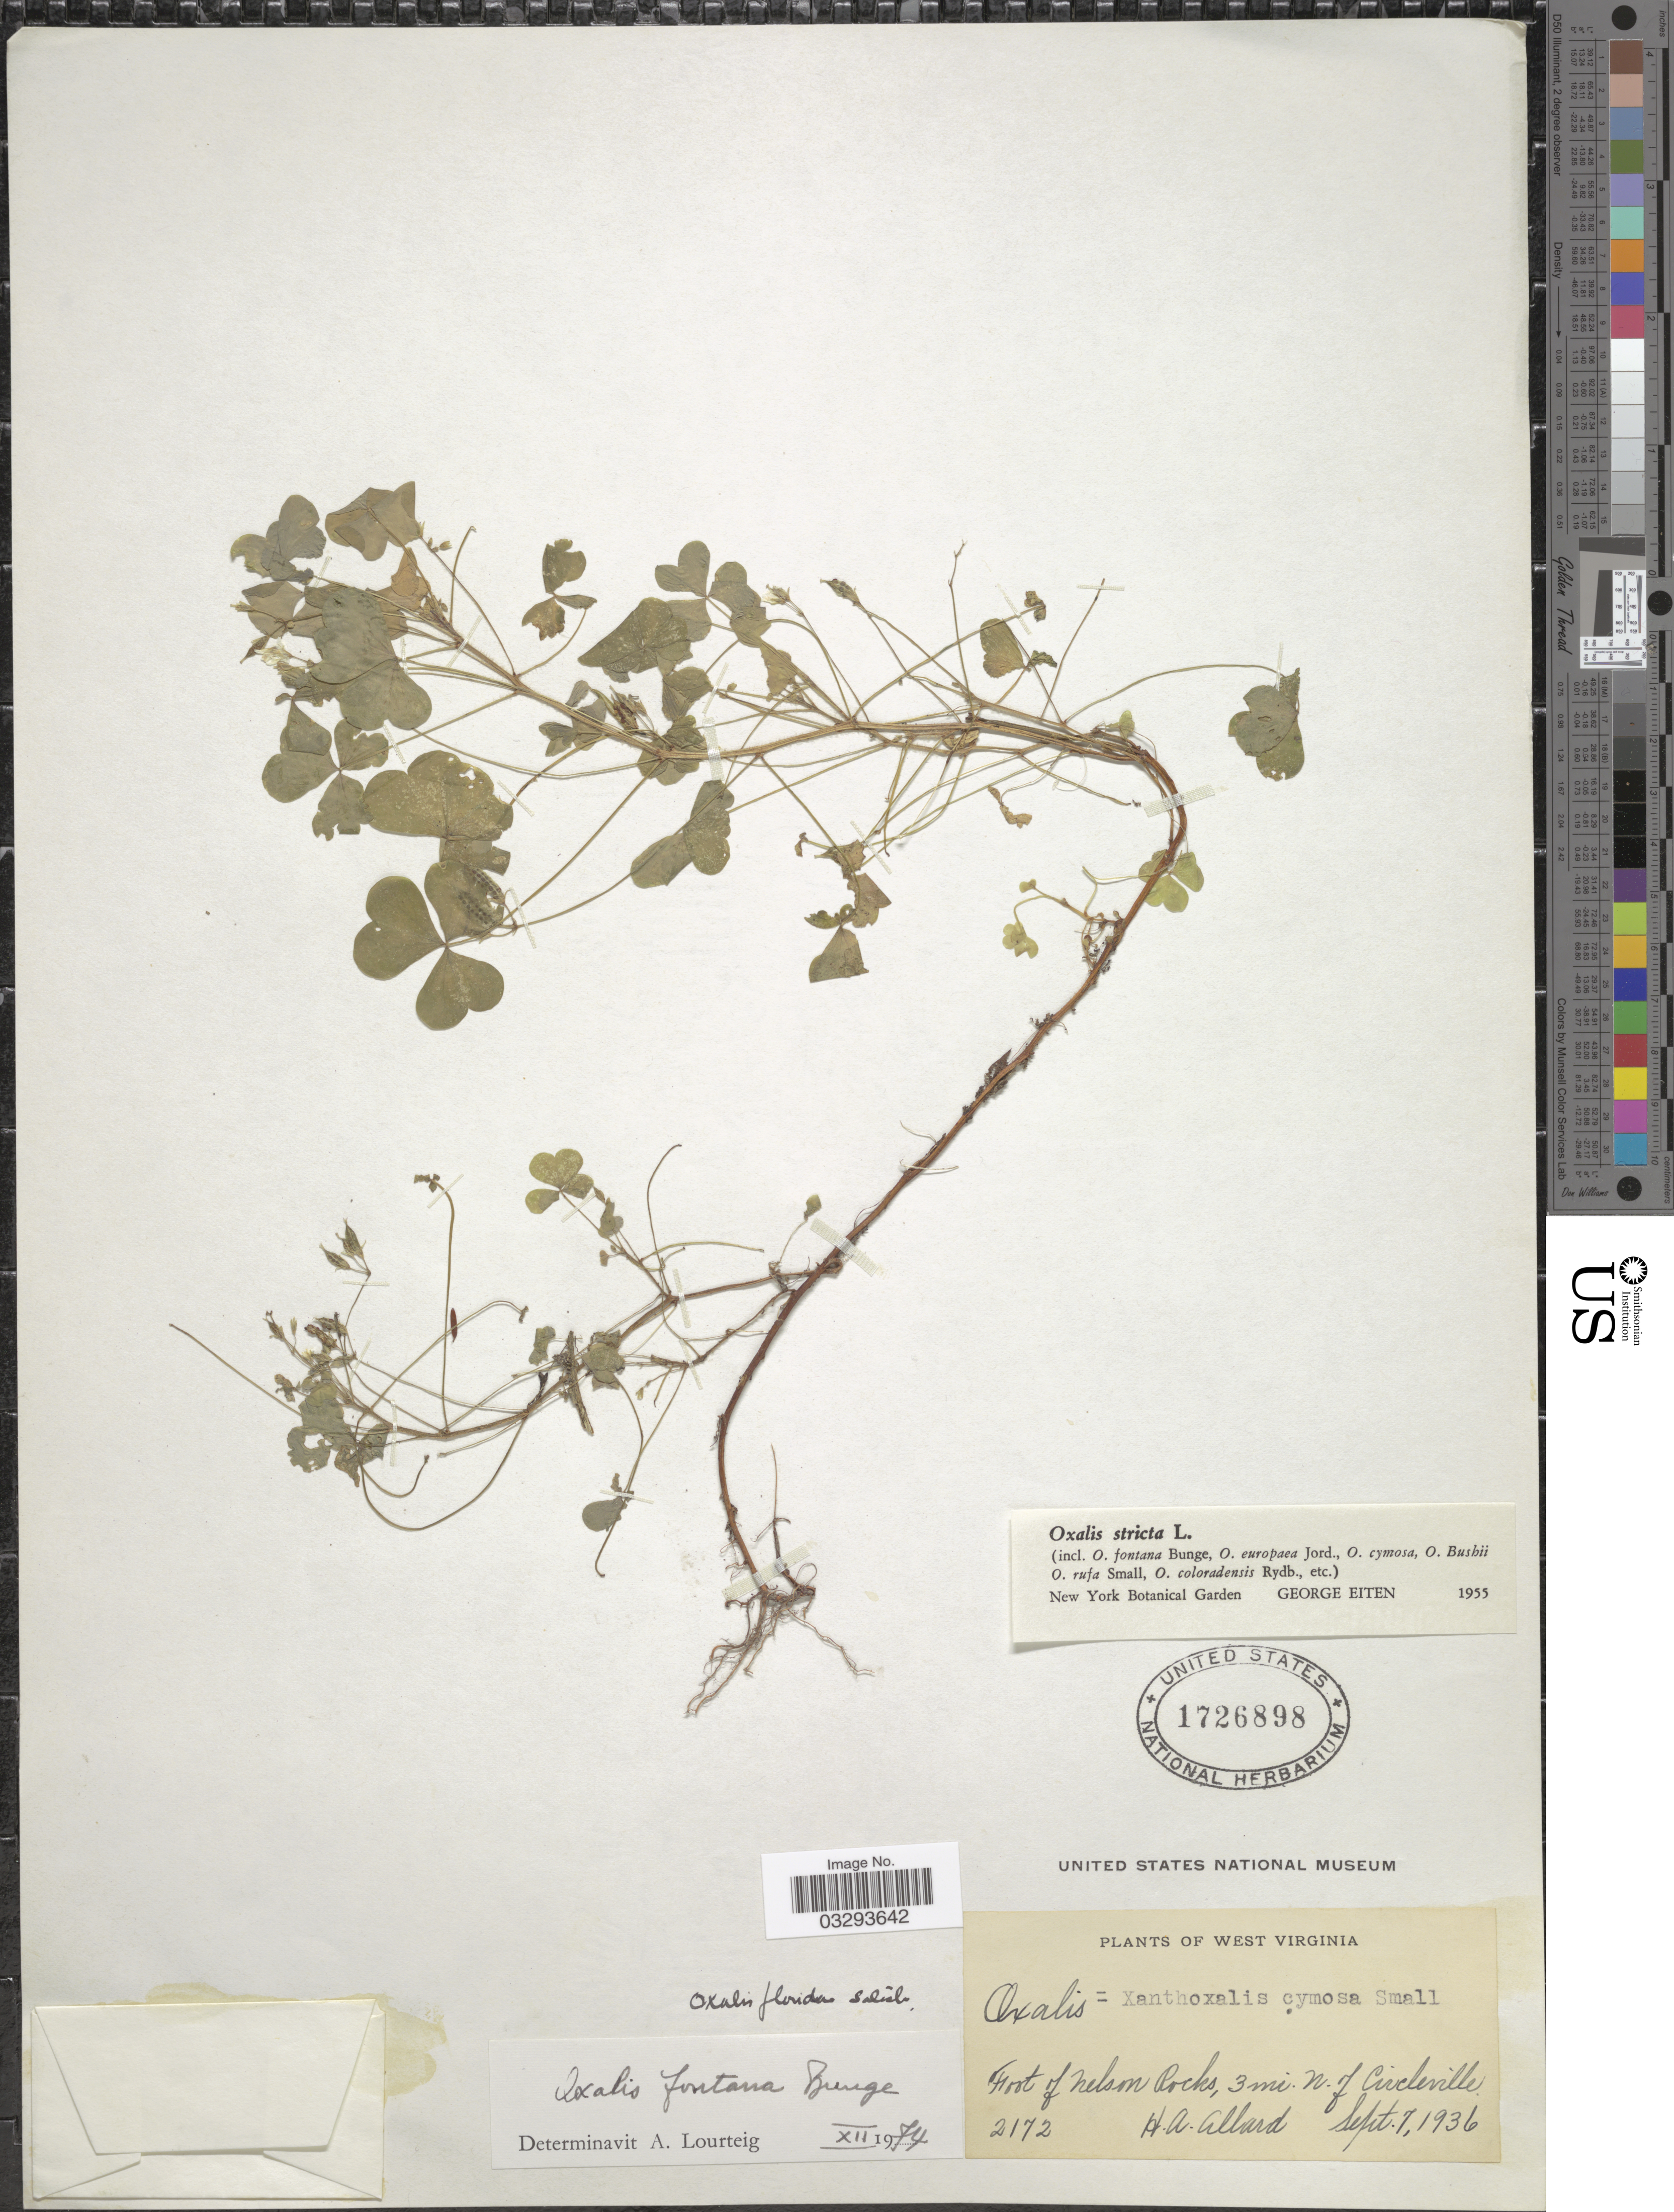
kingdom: Plantae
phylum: Tracheophyta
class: Magnoliopsida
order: Oxalidales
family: Oxalidaceae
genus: Oxalis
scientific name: Oxalis fontana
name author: Bunge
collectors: H. A. Allard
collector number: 2172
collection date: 1936-09-07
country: United States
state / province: West Virginia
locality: Foot of Nelson Rocks, 3 mi. N. of Circleville.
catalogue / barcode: US 1726898